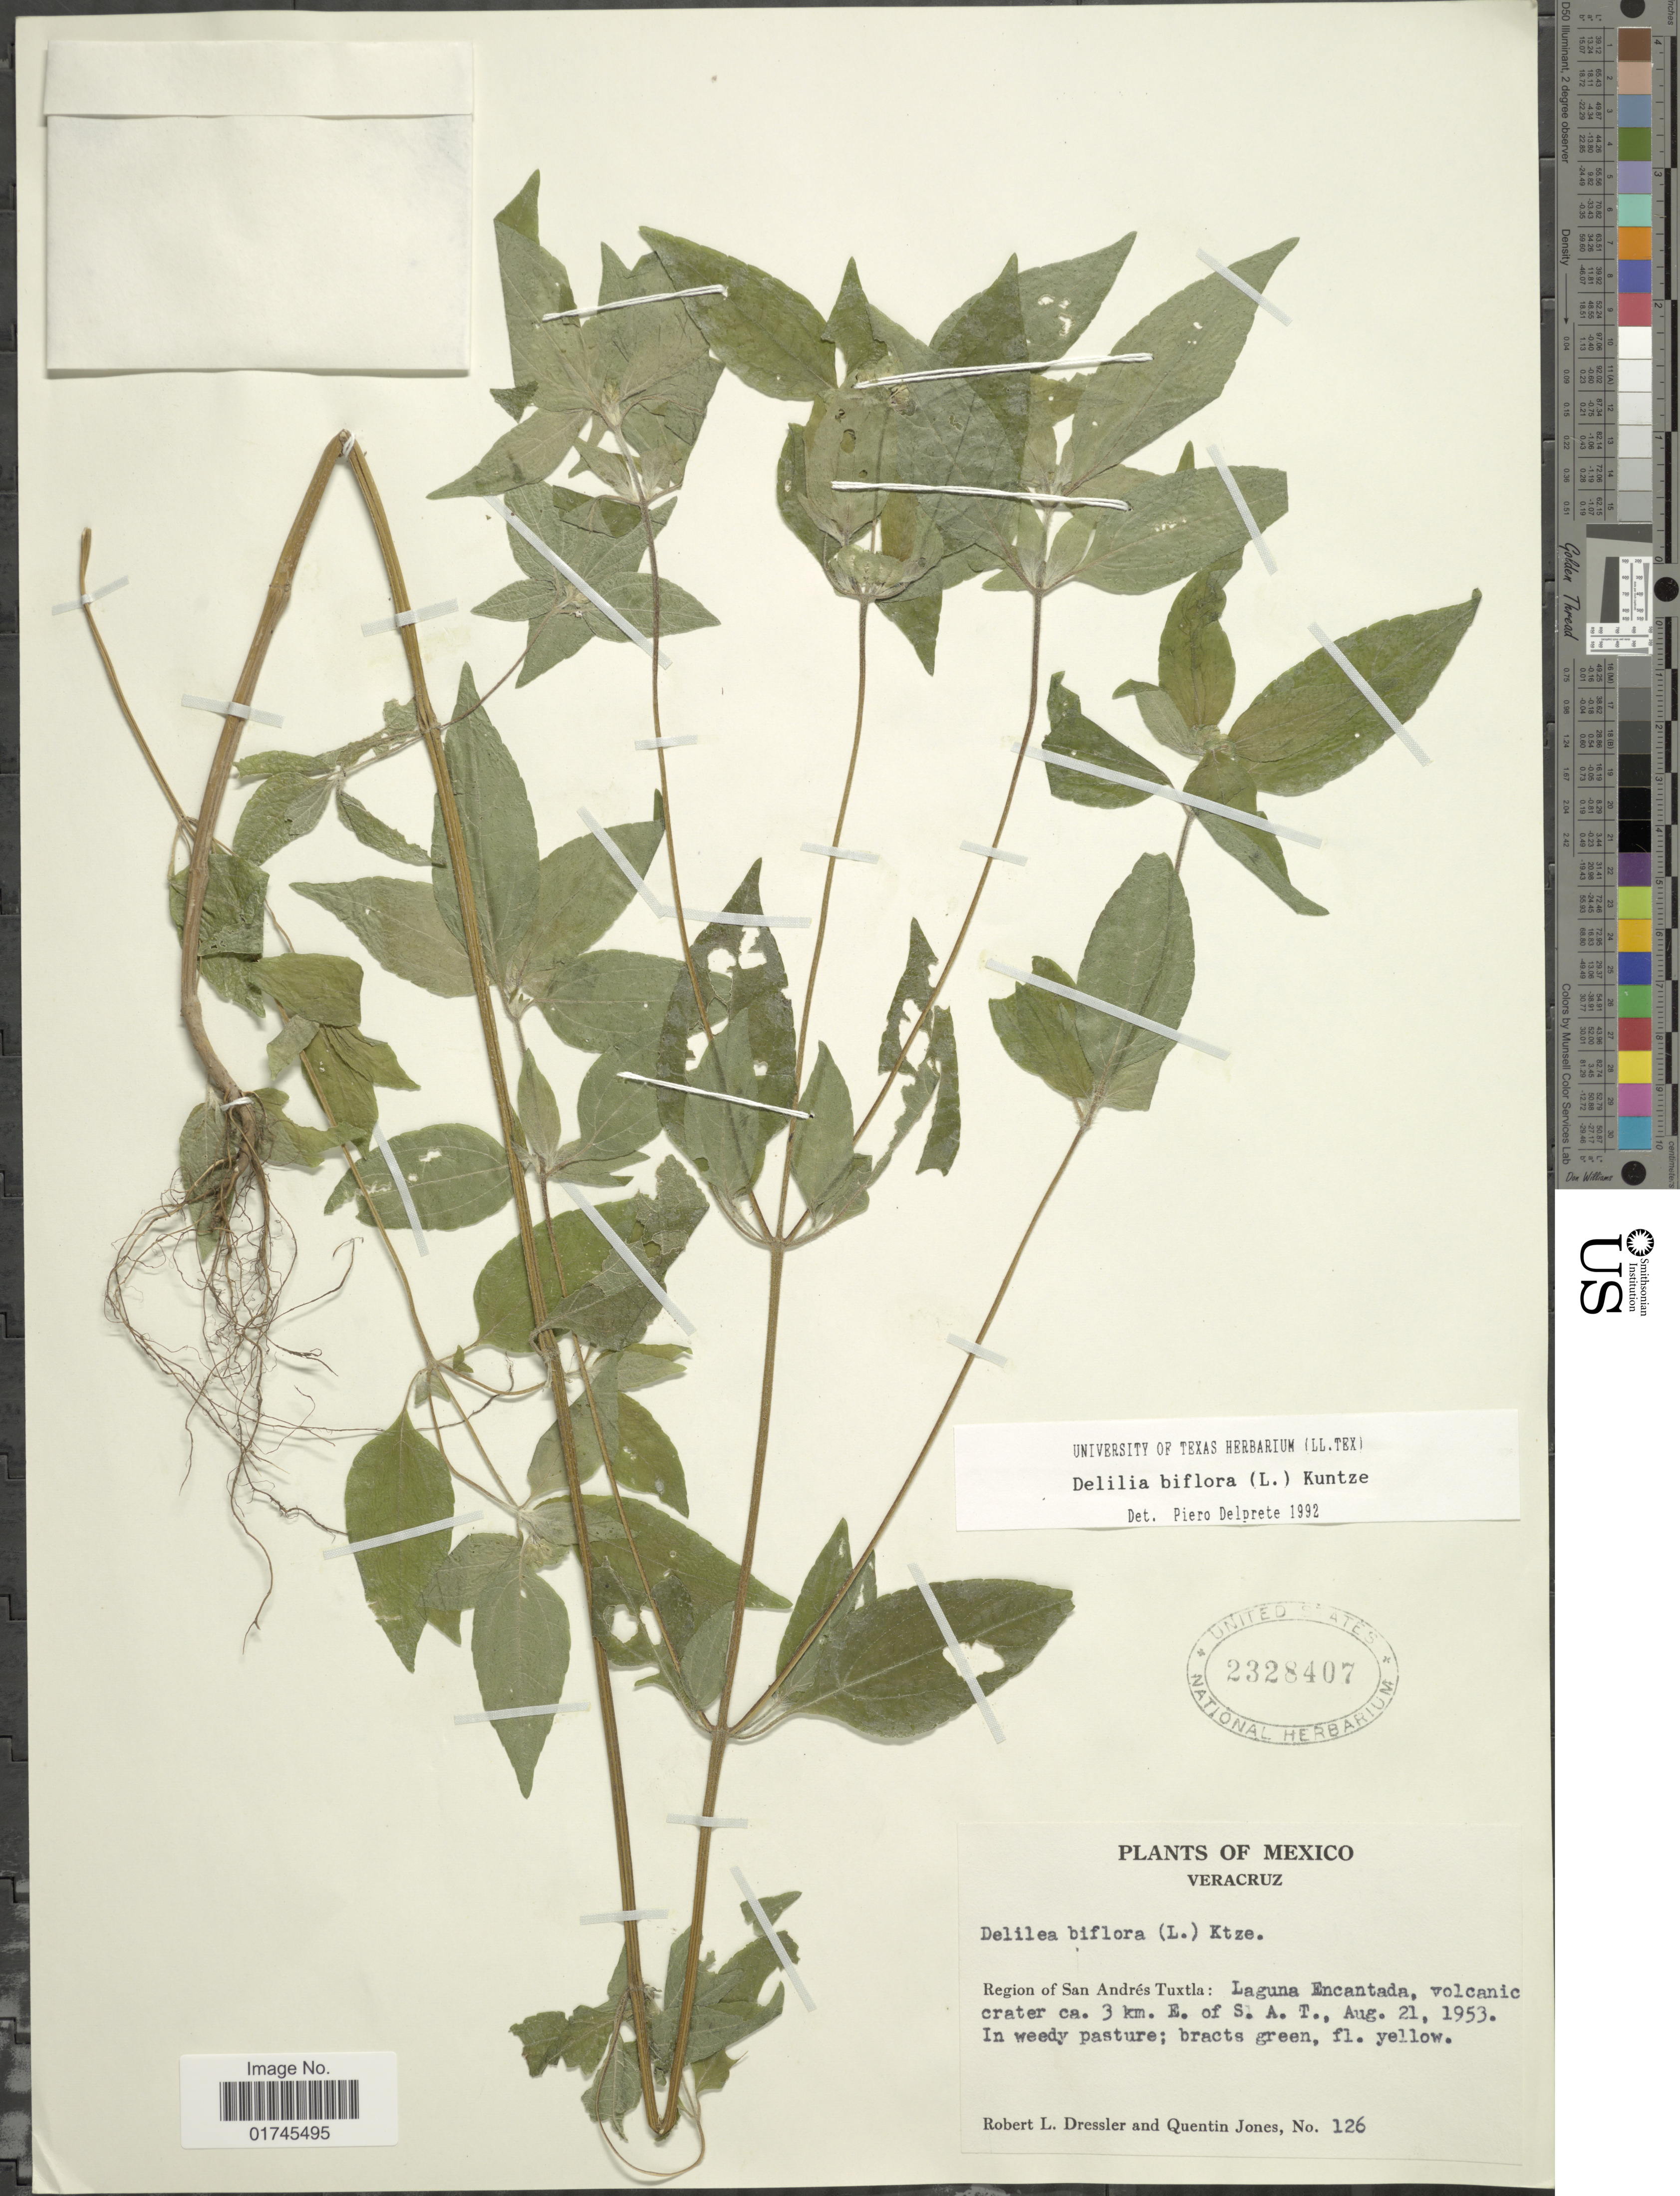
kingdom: Plantae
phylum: Tracheophyta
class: Magnoliopsida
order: Asterales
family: Asteraceae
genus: Delilia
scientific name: Delilia biflora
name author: (L.) Kuntze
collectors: R. Dressler & Q. Jones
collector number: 126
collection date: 1953-08-21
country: Mexico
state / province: Veracruz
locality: Vera Cruz, region of San Andr's Tuxtla: Laguna Encantada, volcanic ca 3 km E. of S.A.T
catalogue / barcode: US 2328407